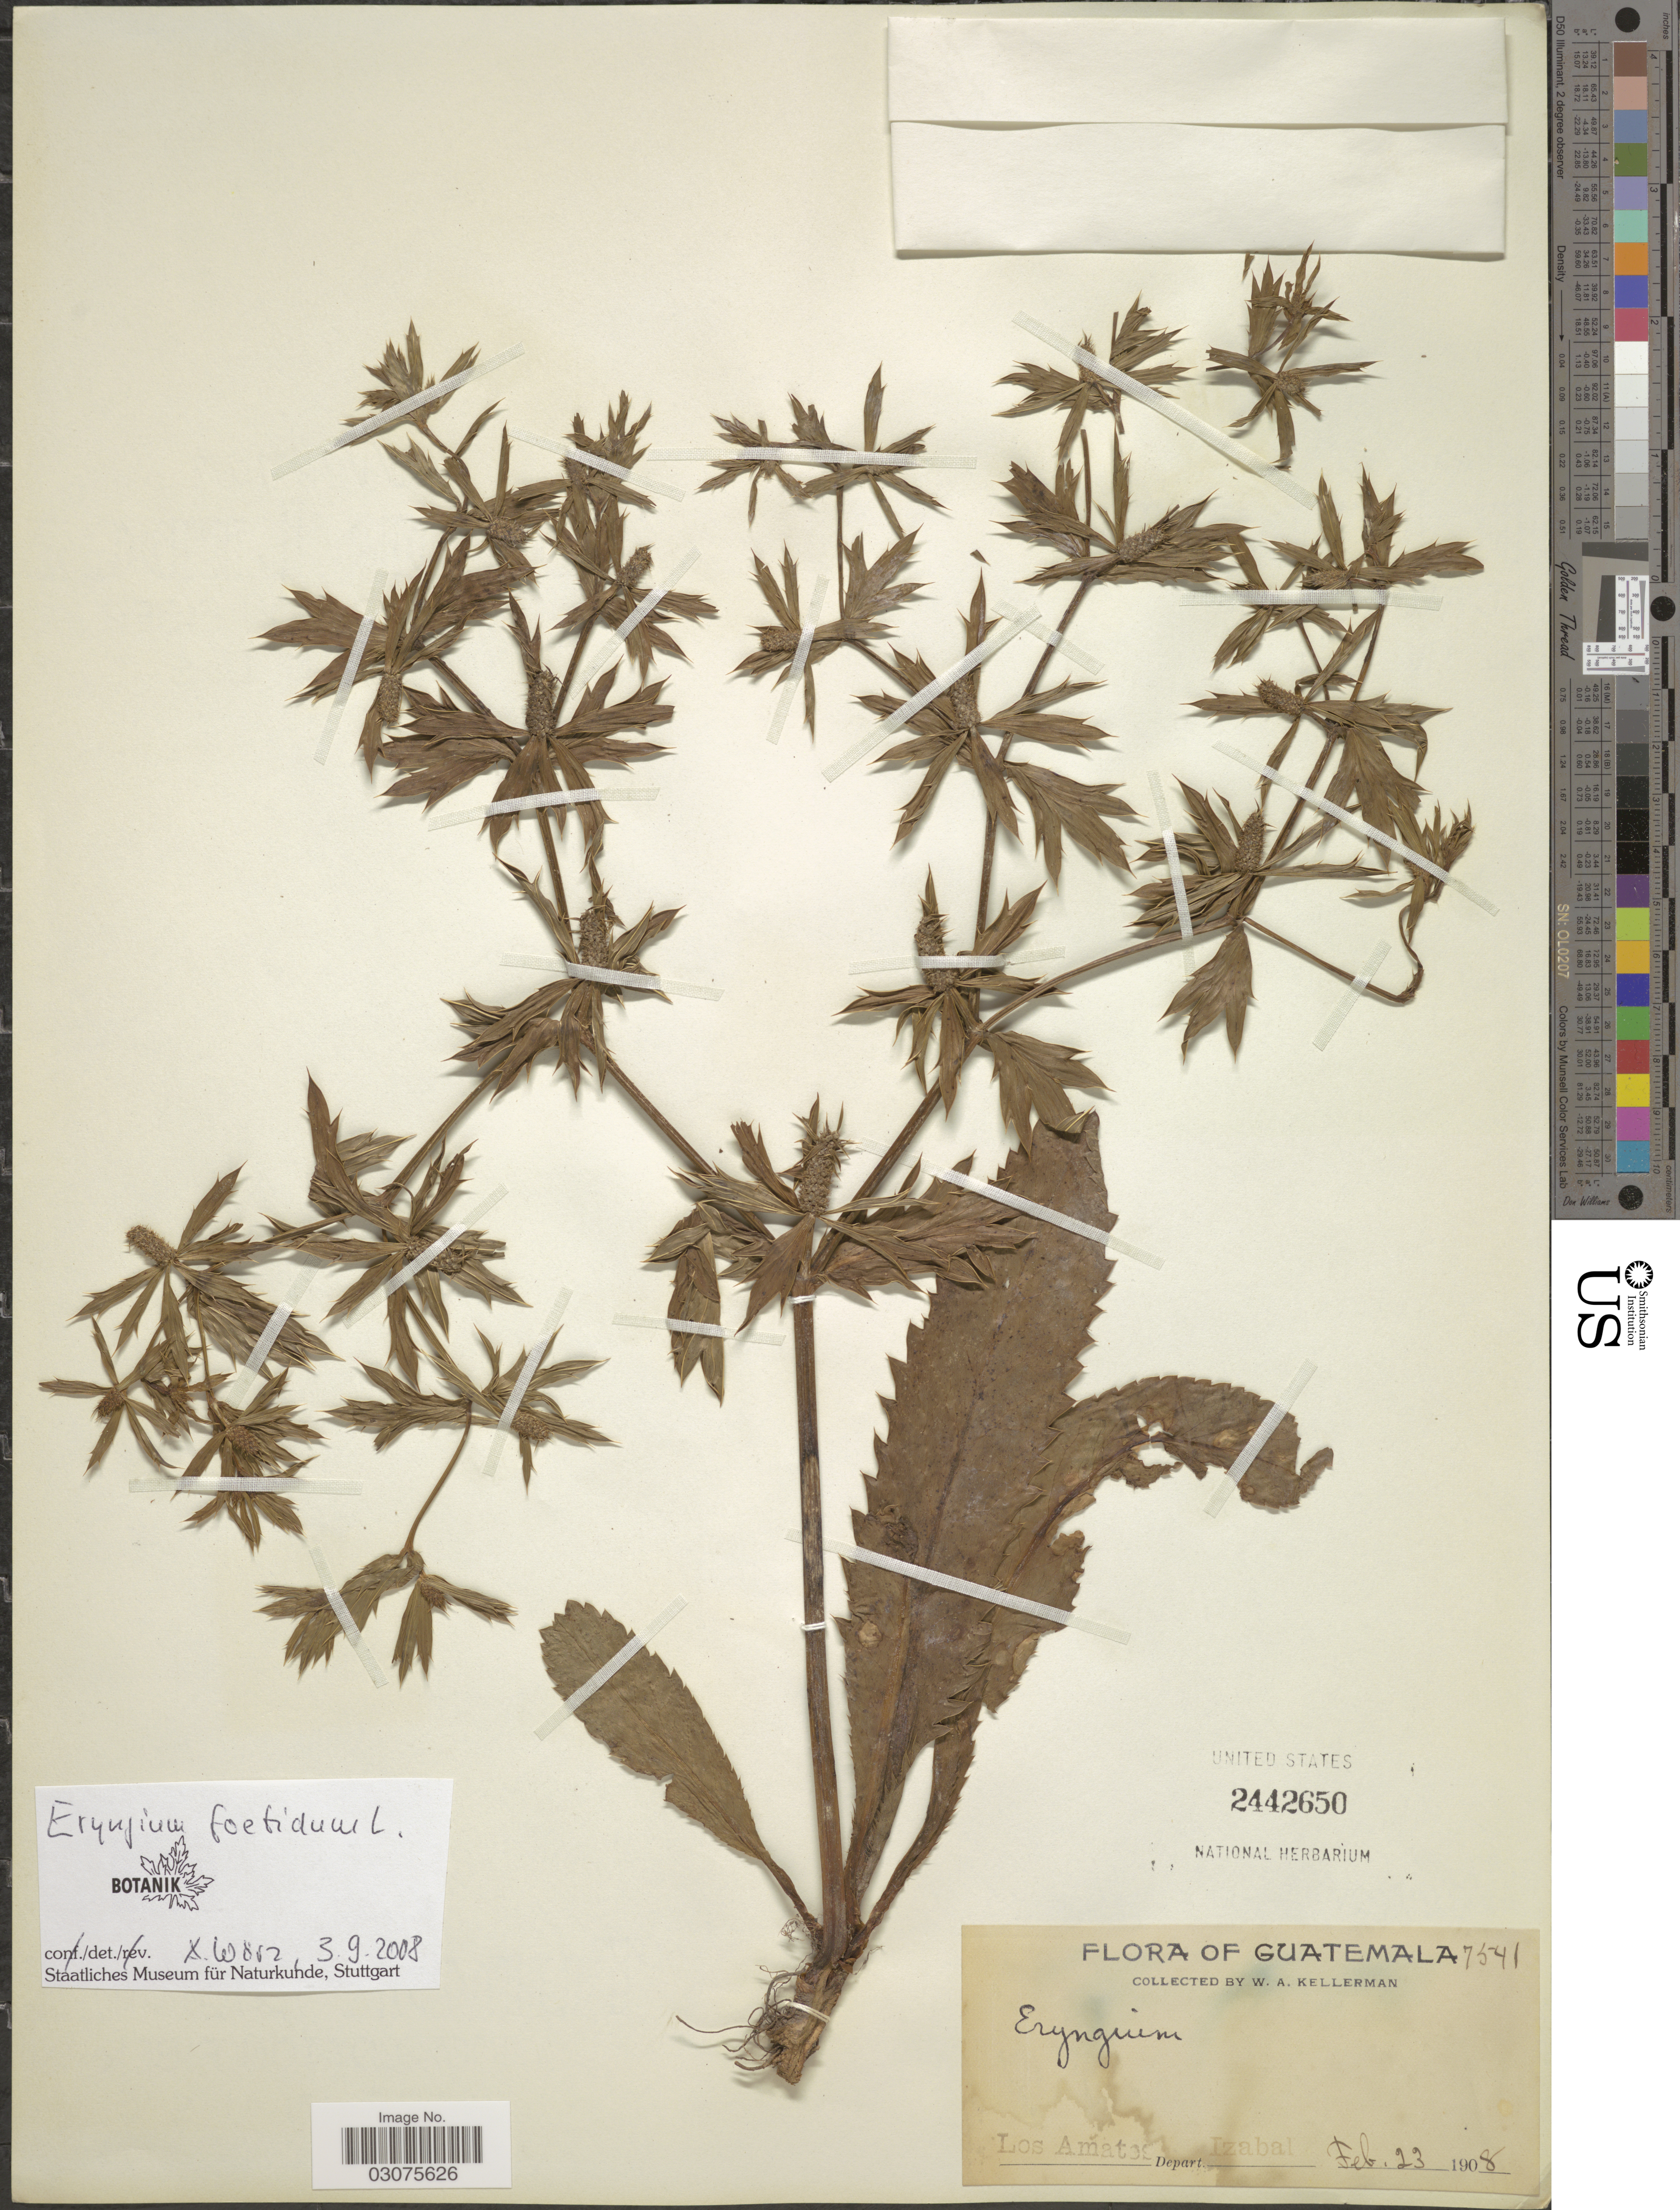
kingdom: Plantae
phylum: Tracheophyta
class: Magnoliopsida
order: Apiales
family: Apiaceae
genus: Eryngium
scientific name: Eryngium foetidum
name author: L.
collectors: W. Kellerman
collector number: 7541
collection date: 1908-02-23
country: Guatemala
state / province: Izabal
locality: Los Amates. Depart. Izabal.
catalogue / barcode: US 2442650